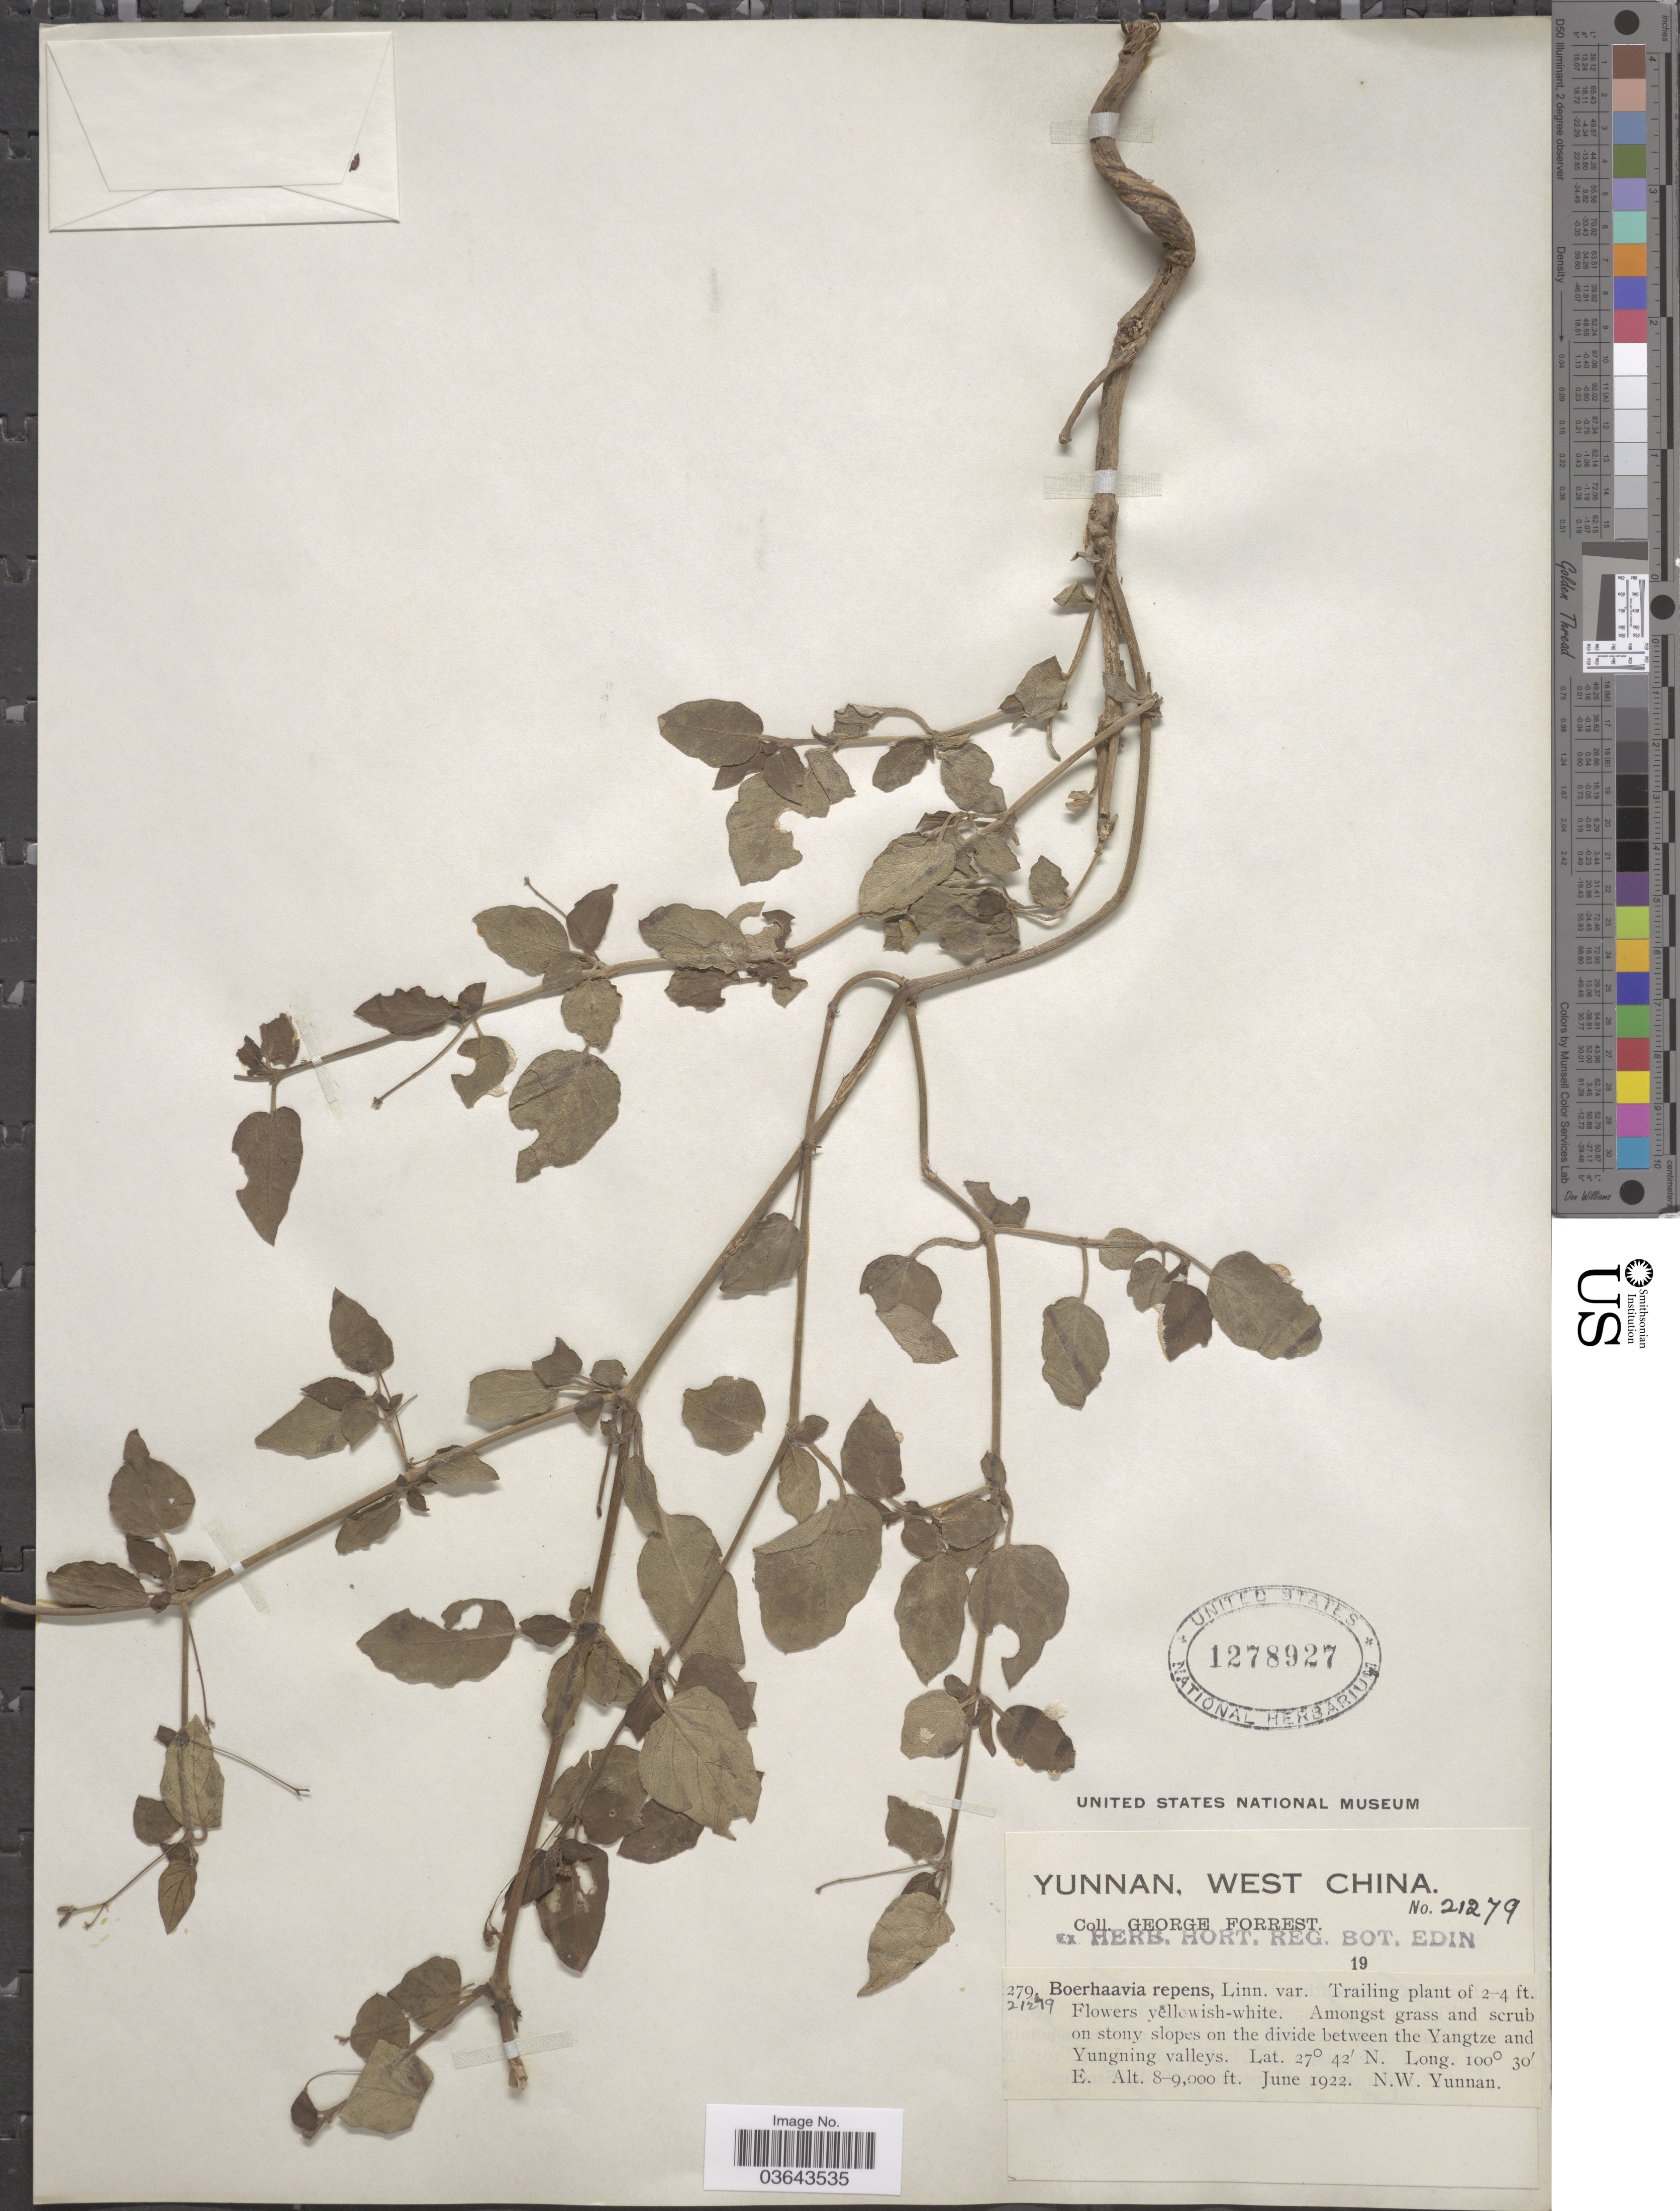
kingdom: Plantae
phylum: Tracheophyta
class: Magnoliopsida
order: Caryophyllales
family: Nyctaginaceae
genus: Boerhavia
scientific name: Boerhavia repens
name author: L.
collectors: G. Forrest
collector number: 21279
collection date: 1922-06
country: China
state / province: Yunnan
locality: West China. On the divide between the Yangtze and Yungning valleys. N.W. Yunnan.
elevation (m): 2438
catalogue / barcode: US 1278927